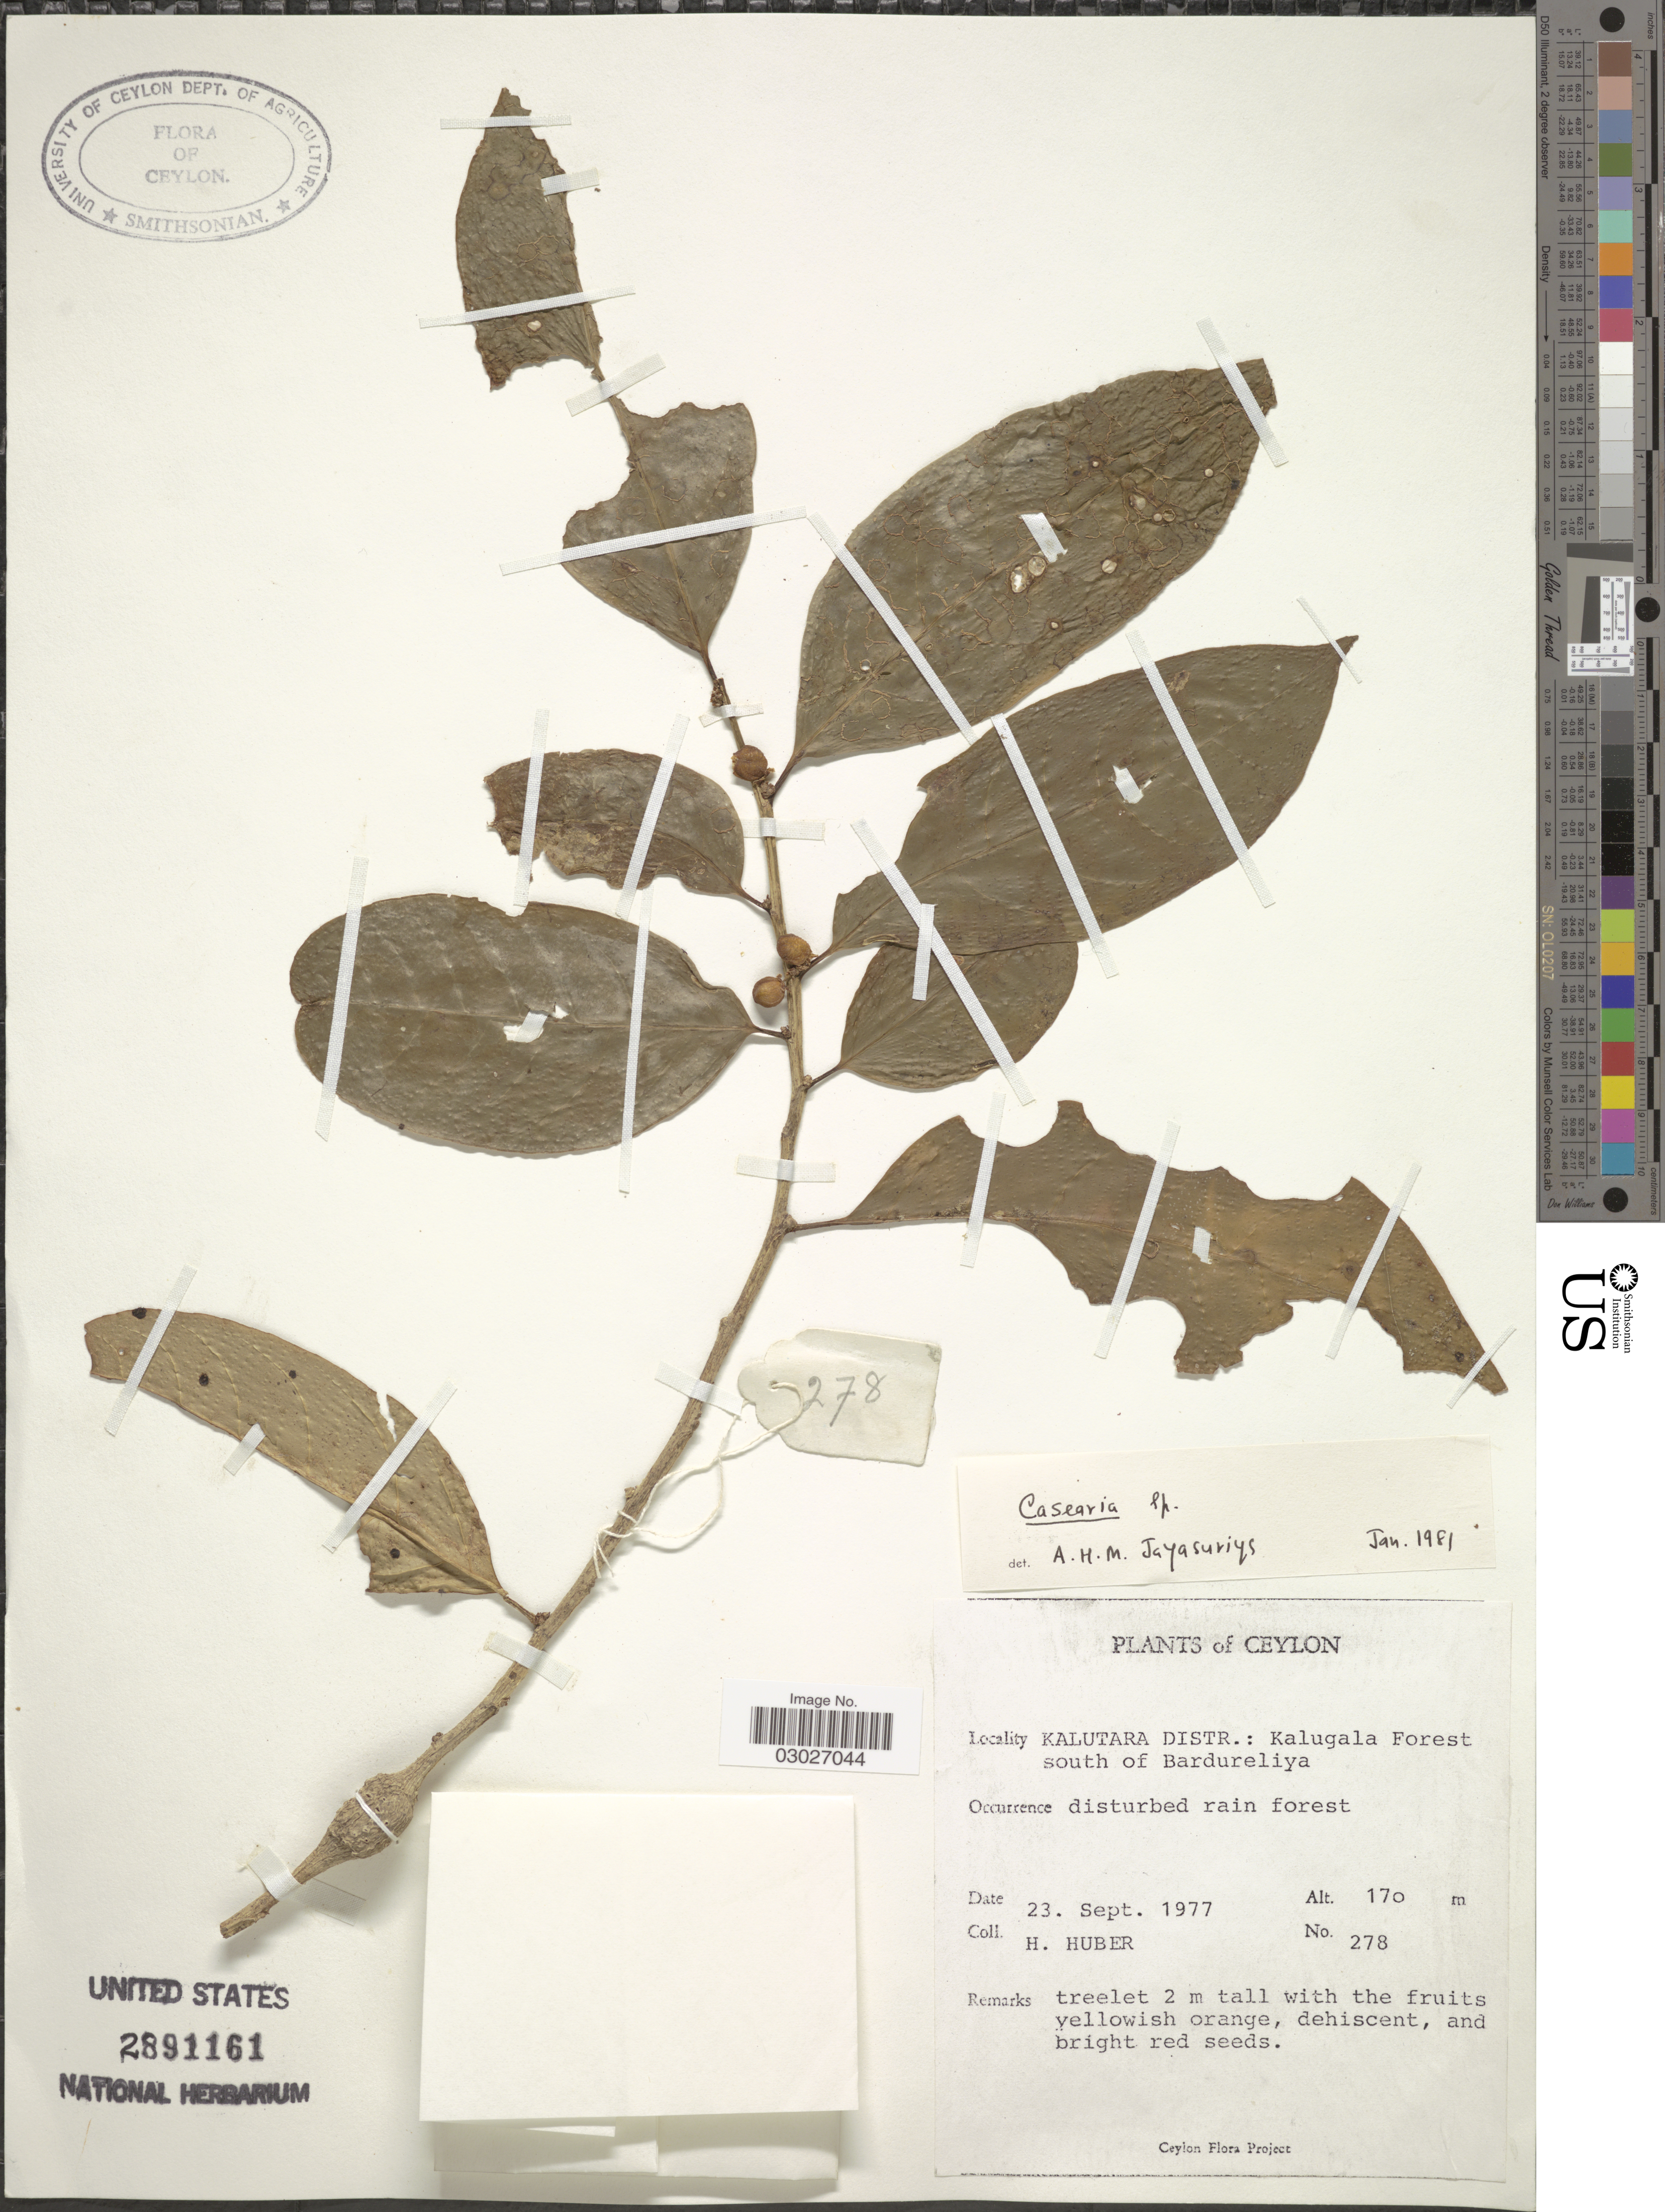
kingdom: Plantae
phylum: Tracheophyta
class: Magnoliopsida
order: Malpighiales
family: Salicaceae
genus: Casearia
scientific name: Casearia sp.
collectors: H. Huber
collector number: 278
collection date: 1977-09-23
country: Sri Lanka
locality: Ceylon. Kalutara Distr.: Kalugala Forest south of Bardureliya.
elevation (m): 170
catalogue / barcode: US 2891161